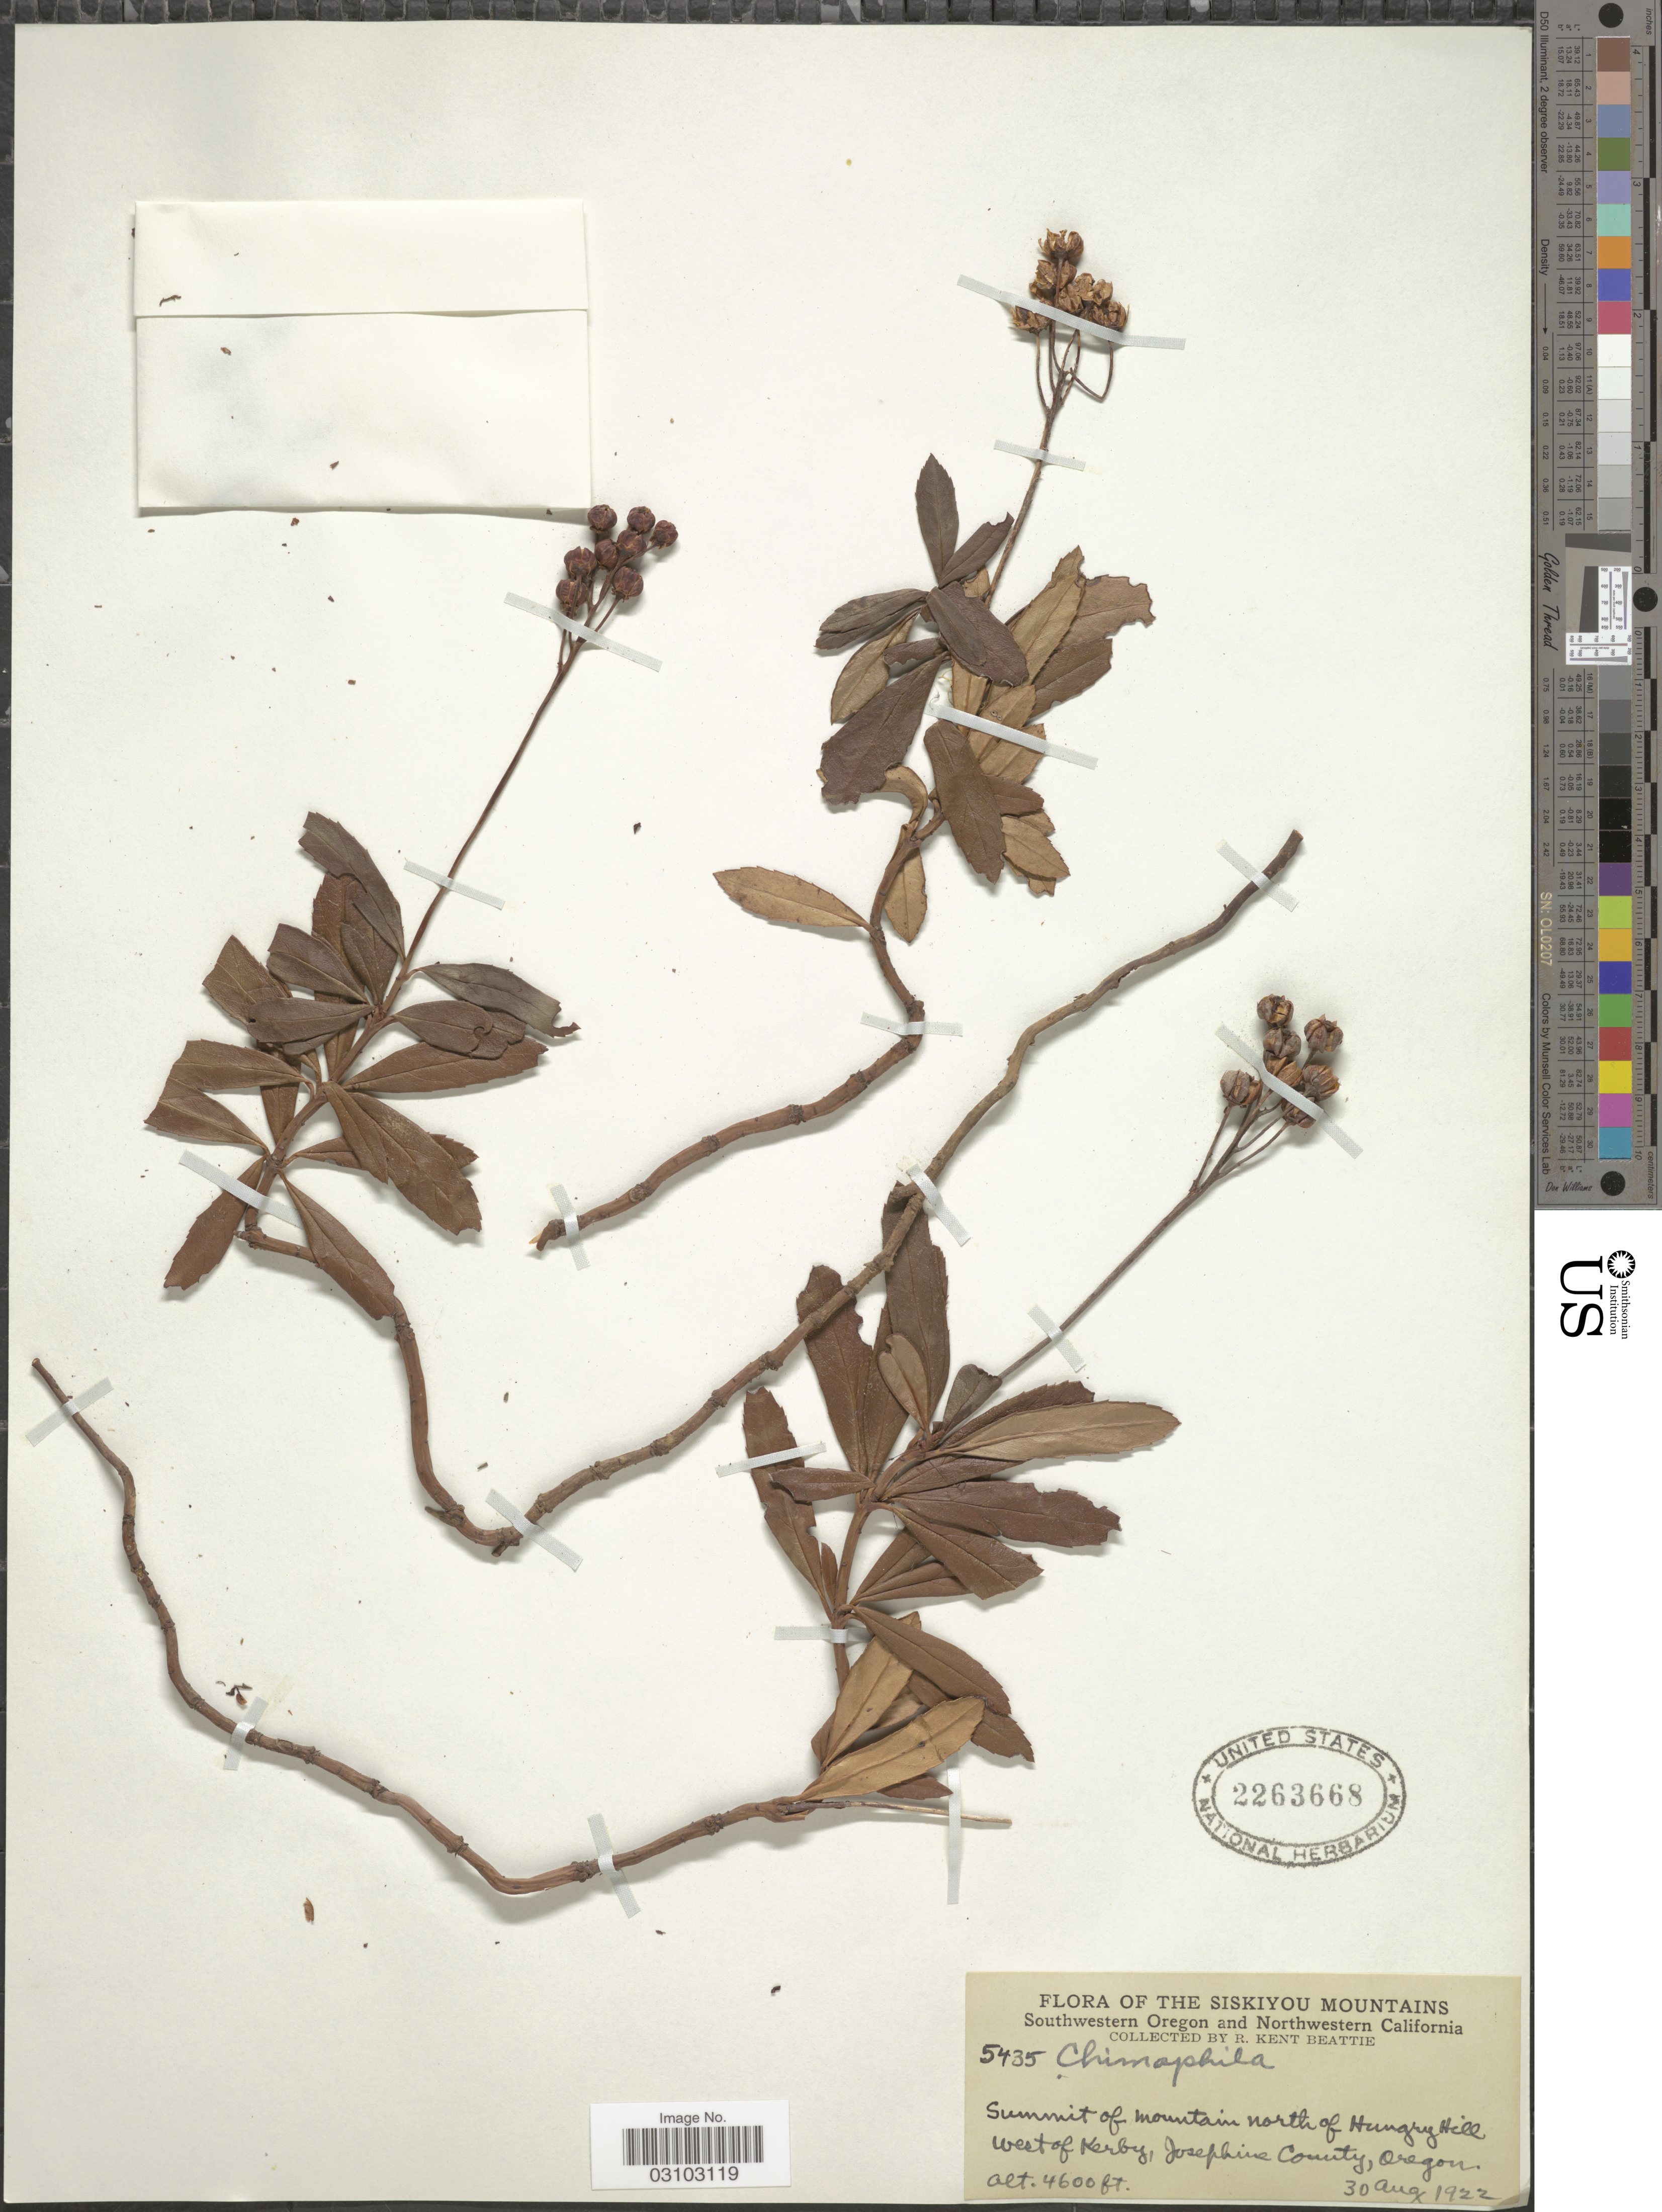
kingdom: Plantae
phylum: Tracheophyta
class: Magnoliopsida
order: Ericales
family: Ericaceae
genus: Chimaphila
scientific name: Chimaphila umbellata var. occidentalis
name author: (Rydb.) S.F. Blake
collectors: R. K. Beattie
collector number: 5435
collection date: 1922-08-30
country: United States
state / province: Oregon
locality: The Siskiyou Mountains, Southwestern Oregon, Summit of mountain north of Hungry Hill West of Kerby, Josephine County.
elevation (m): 1402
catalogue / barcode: US 2263668